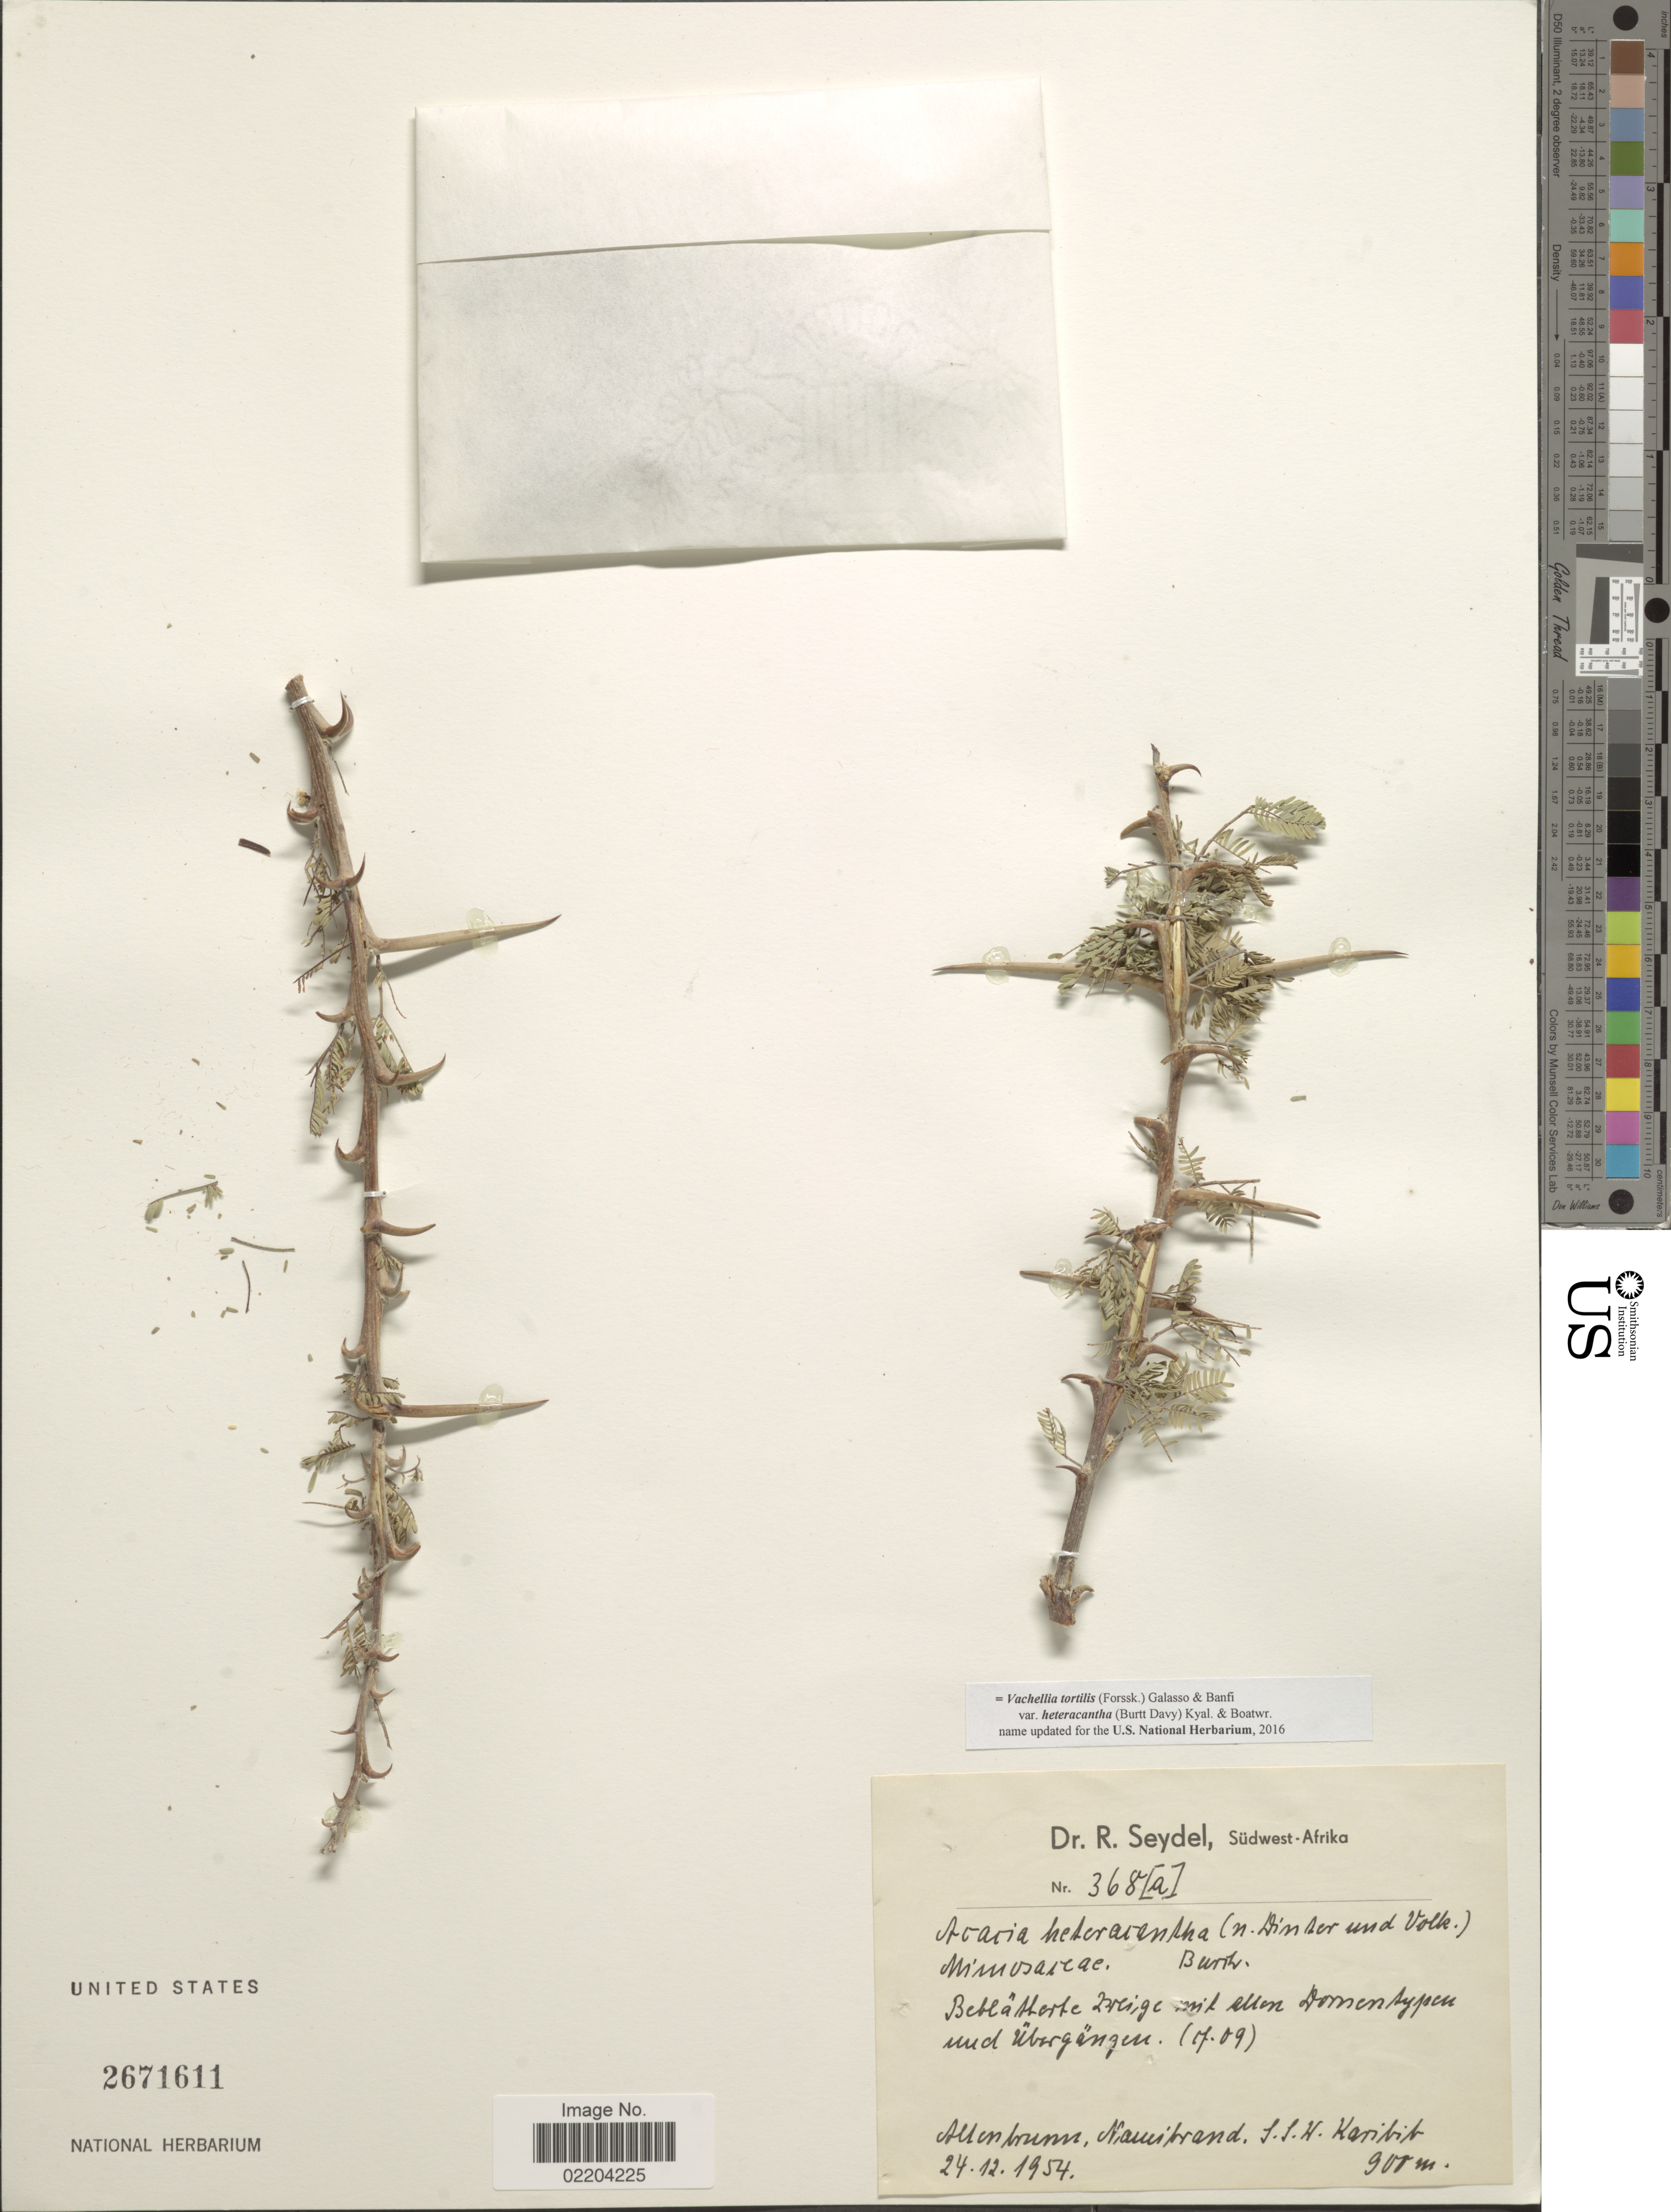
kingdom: Plantae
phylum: Tracheophyta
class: Magnoliopsida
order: Fabales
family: Fabaceae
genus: Vachellia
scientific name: Vachellia tortilis subsp. heteracantha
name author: (Burch.) Kyal. & Boatwr.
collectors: R. Seydel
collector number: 368a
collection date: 1954-12-24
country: Namibia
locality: Allenbrunn; Namibrand, S.S.W. Karibib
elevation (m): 900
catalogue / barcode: US 2671611